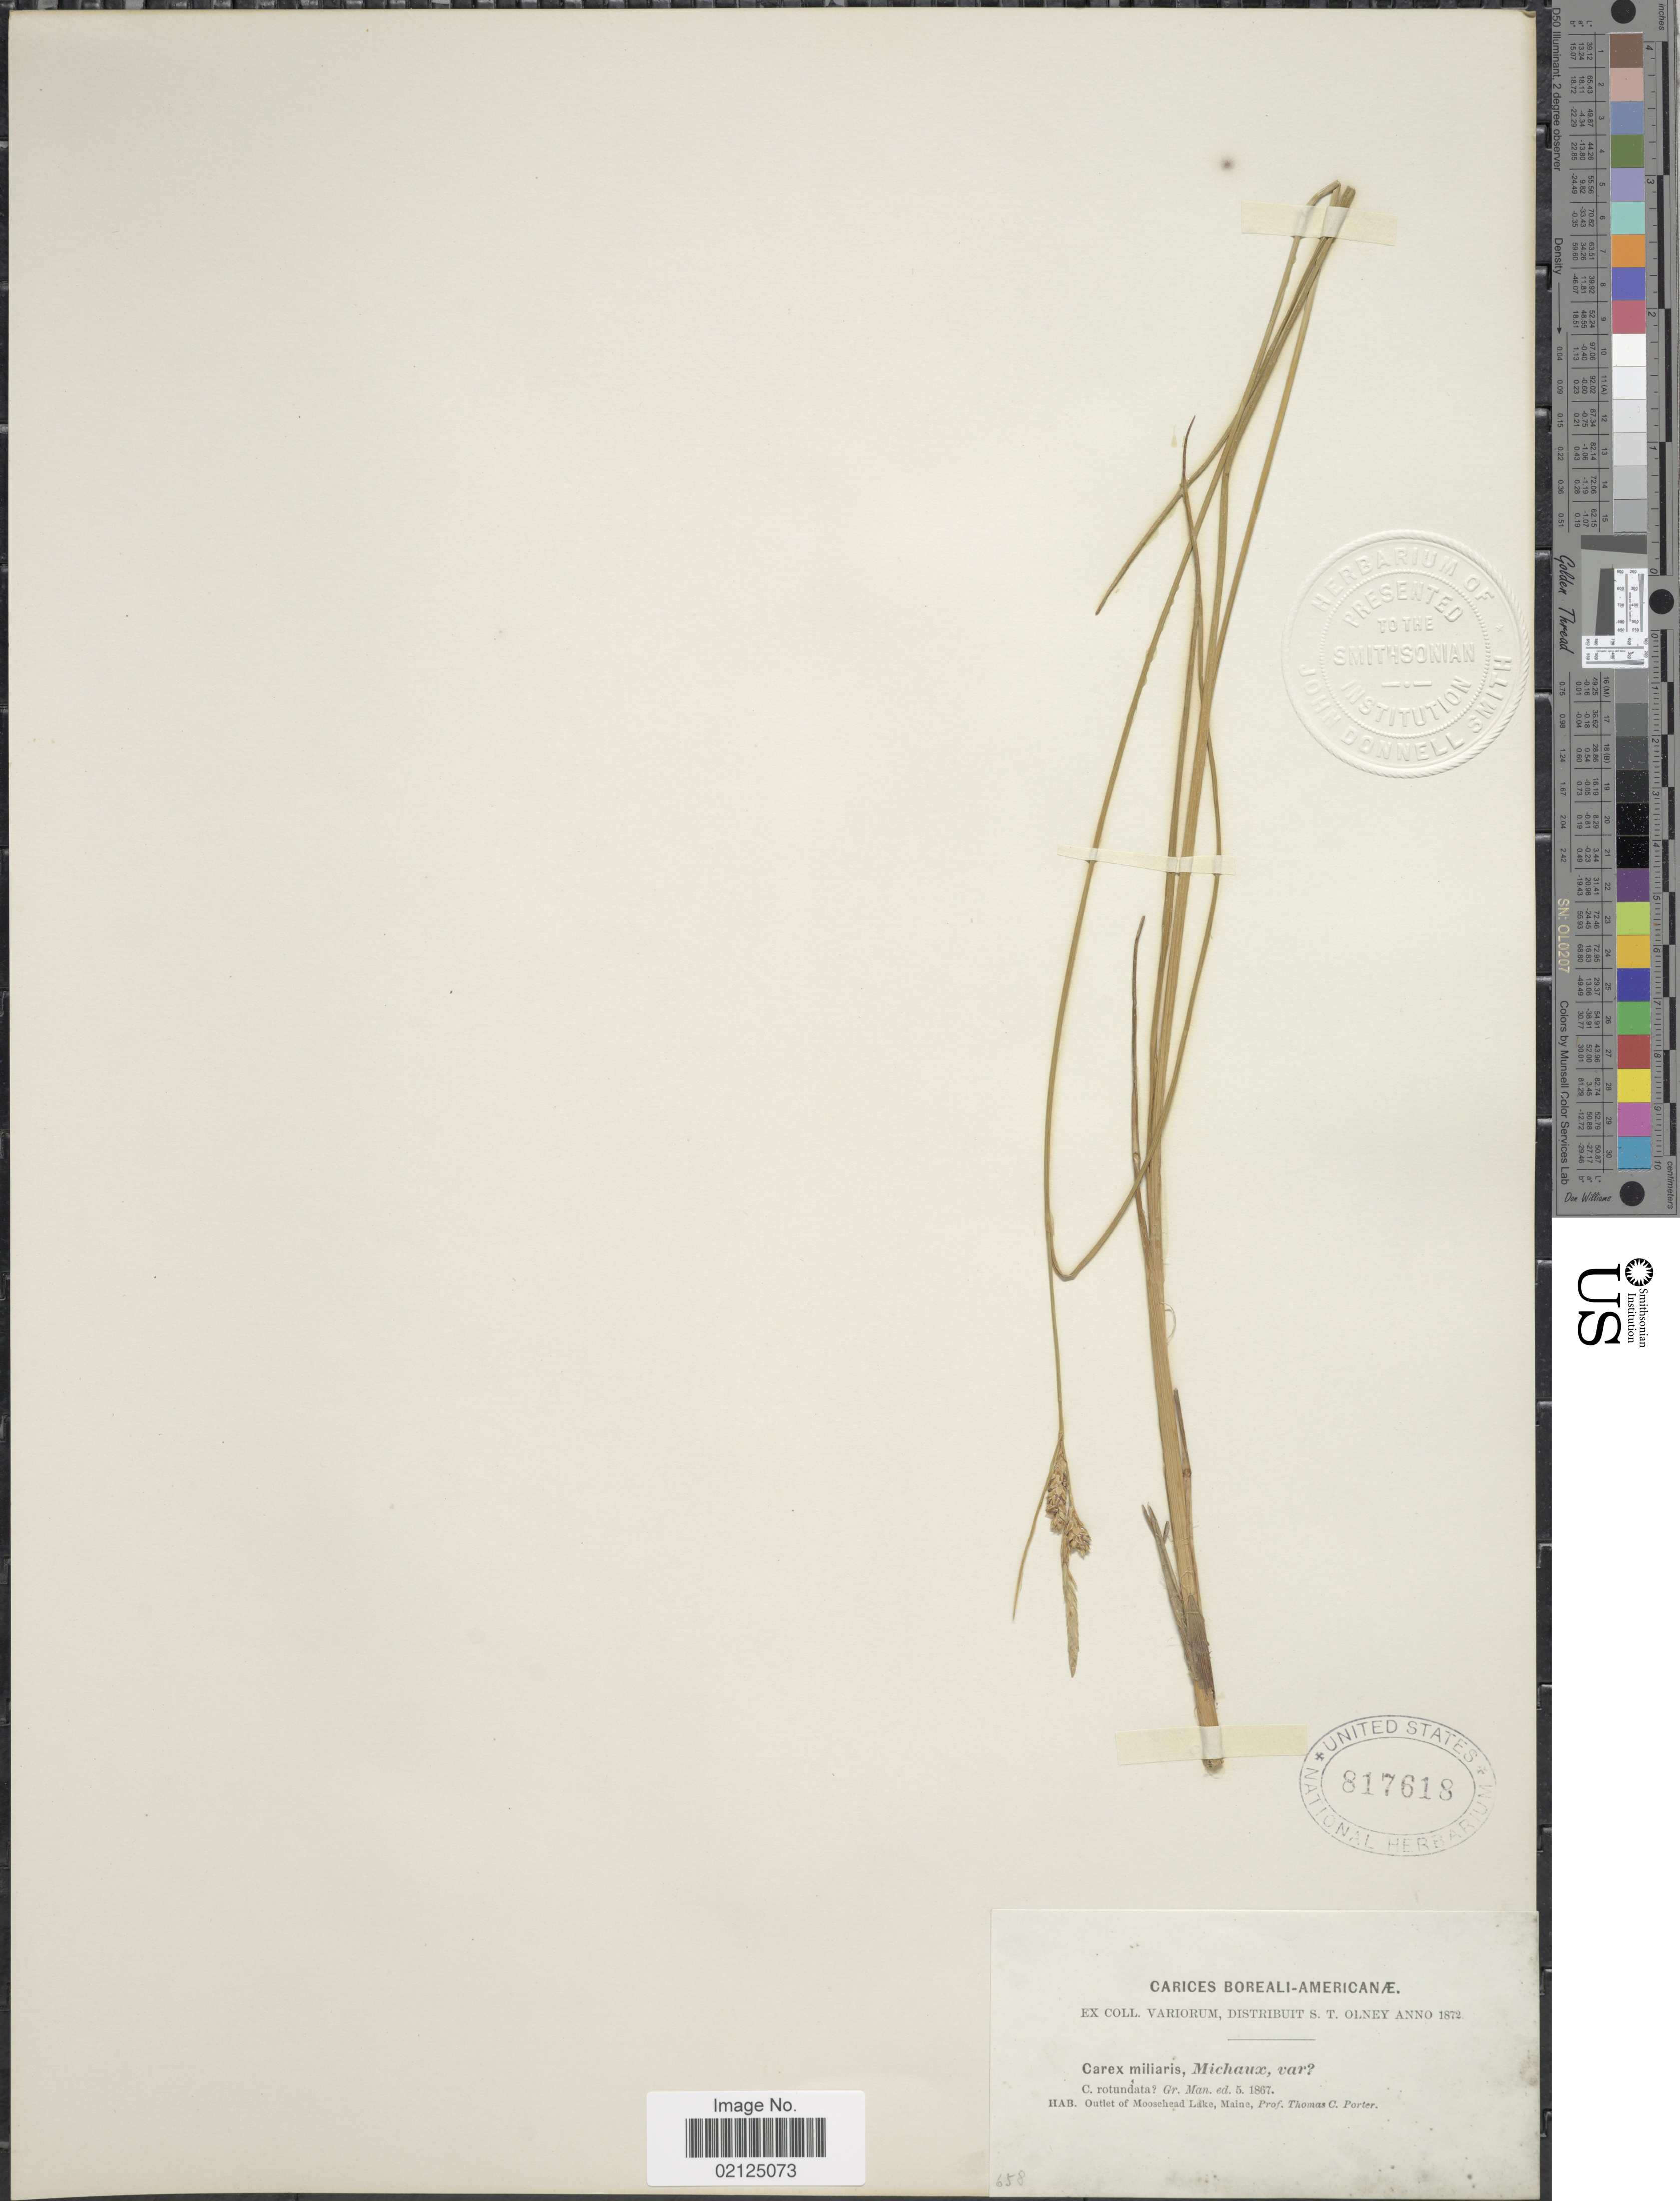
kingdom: Plantae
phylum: Tracheophyta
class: Liliopsida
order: Poales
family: Cyperaceae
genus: Carex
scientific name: Carex miliaris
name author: Michx.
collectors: T. Porter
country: United States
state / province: Maine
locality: Outlet of Moosehead Lake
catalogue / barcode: US 817618